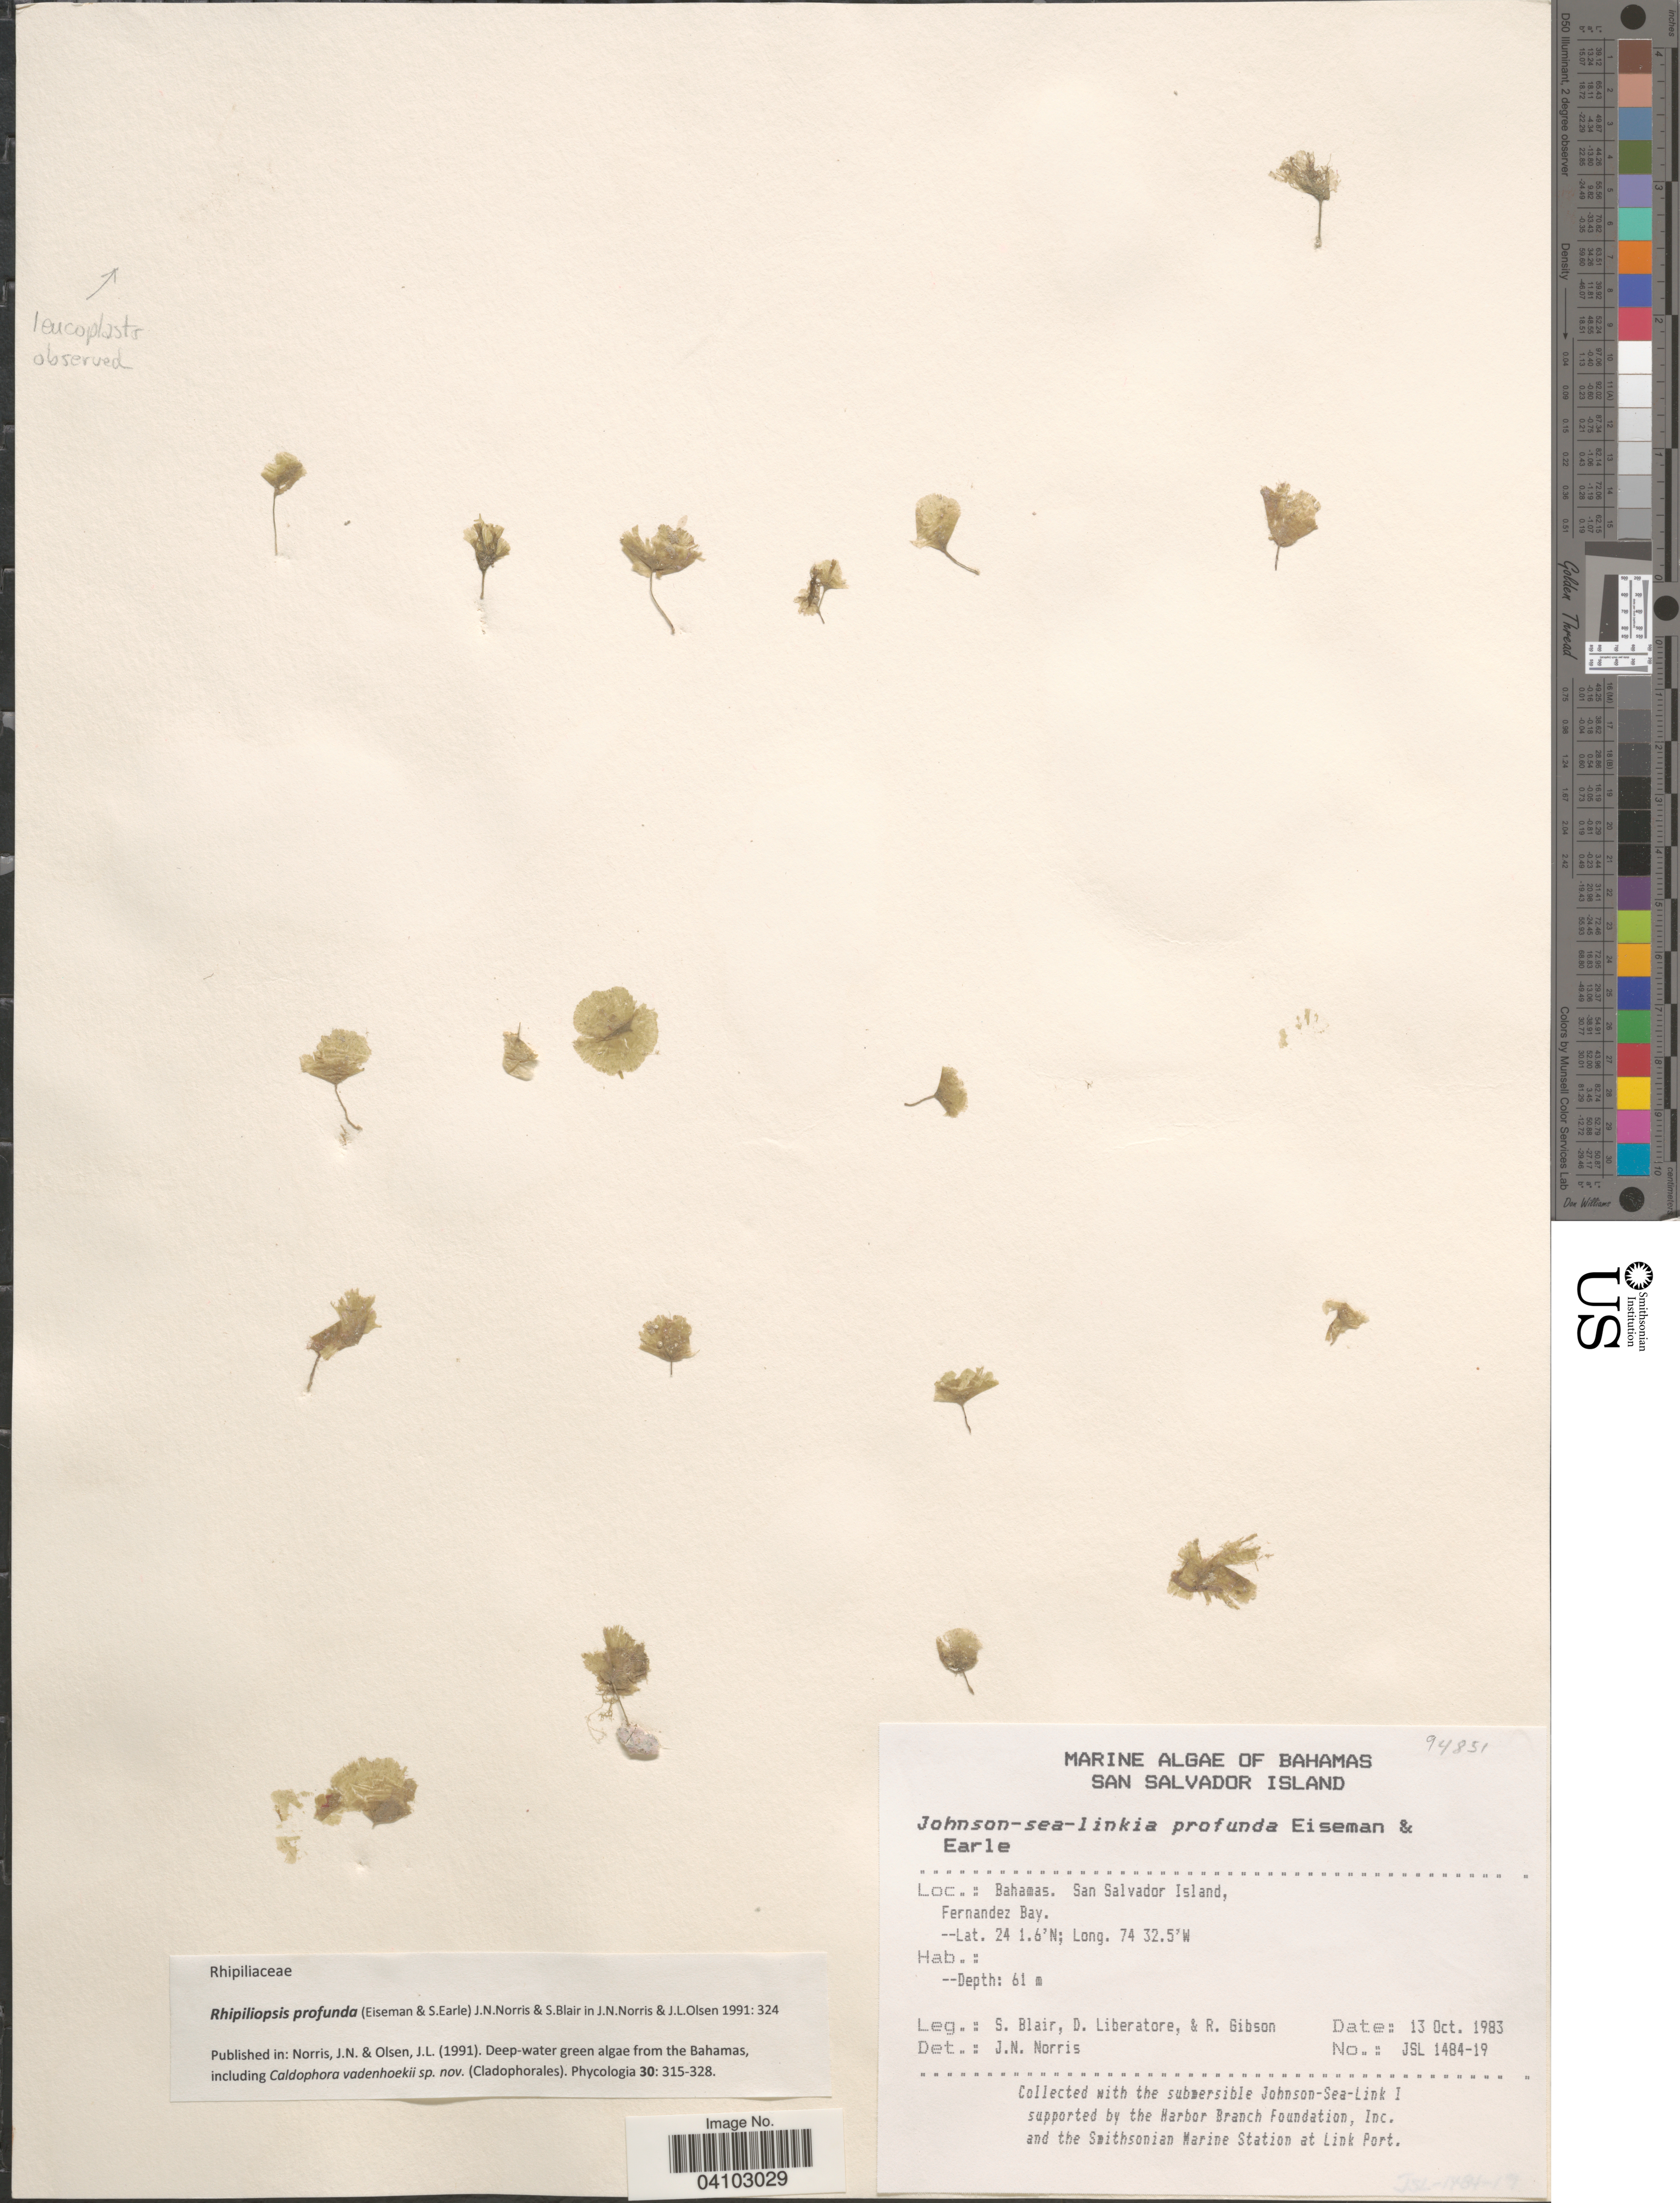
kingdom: Plantae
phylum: Chlorophyta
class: Ulvophyceae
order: Bryopsidales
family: Codiaceae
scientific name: Johnson-sea-linkia profunda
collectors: S. M. Blair, D. Liberatore & R. Gibson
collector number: JSL 1484-19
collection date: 1983-10-13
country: Bahamas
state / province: San Salvador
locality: San Salvador Island, Fernandez Bay.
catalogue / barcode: US 328418